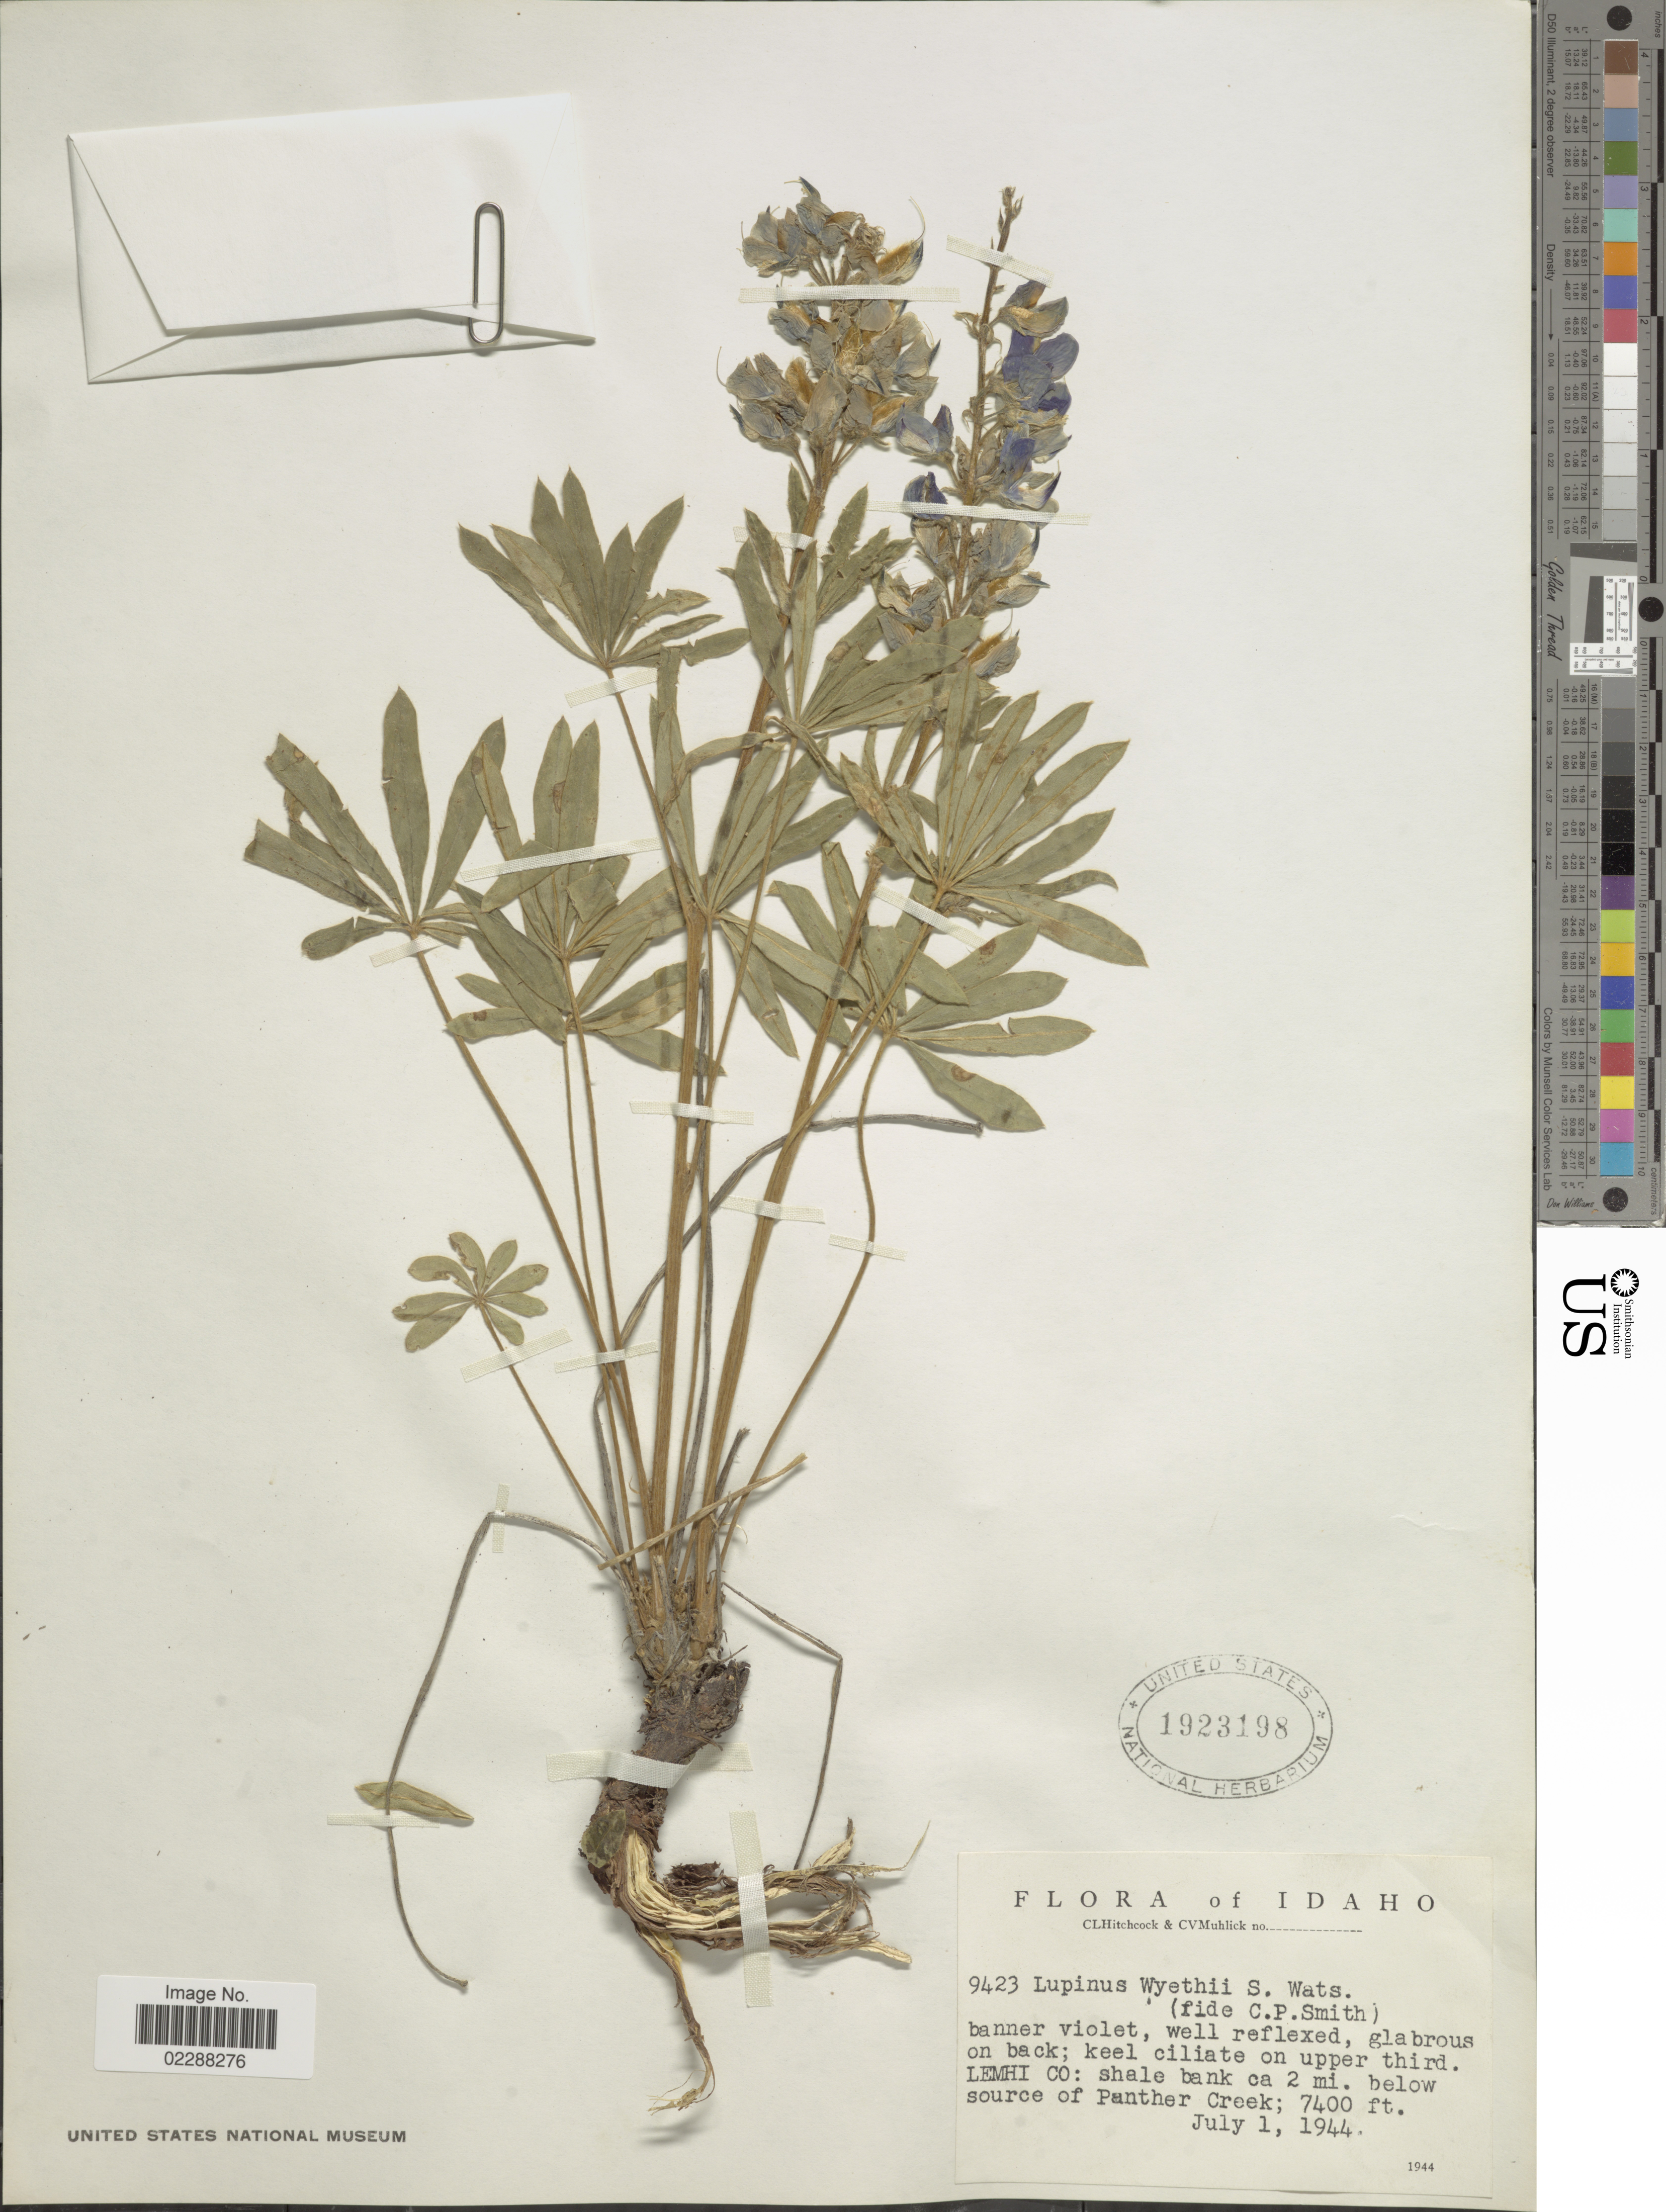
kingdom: Plantae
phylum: Tracheophyta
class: Magnoliopsida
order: Fabales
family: Fabaceae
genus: Lupinus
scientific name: Lupinus wyethii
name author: S. Watson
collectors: C. L. Hitchcock & C. V. Muhlick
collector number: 9423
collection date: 1944-07-01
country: United States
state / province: Idaho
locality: Lemhi Co: shale bank 2 mi. below source of Panther Creek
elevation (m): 2256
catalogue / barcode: US 1923198